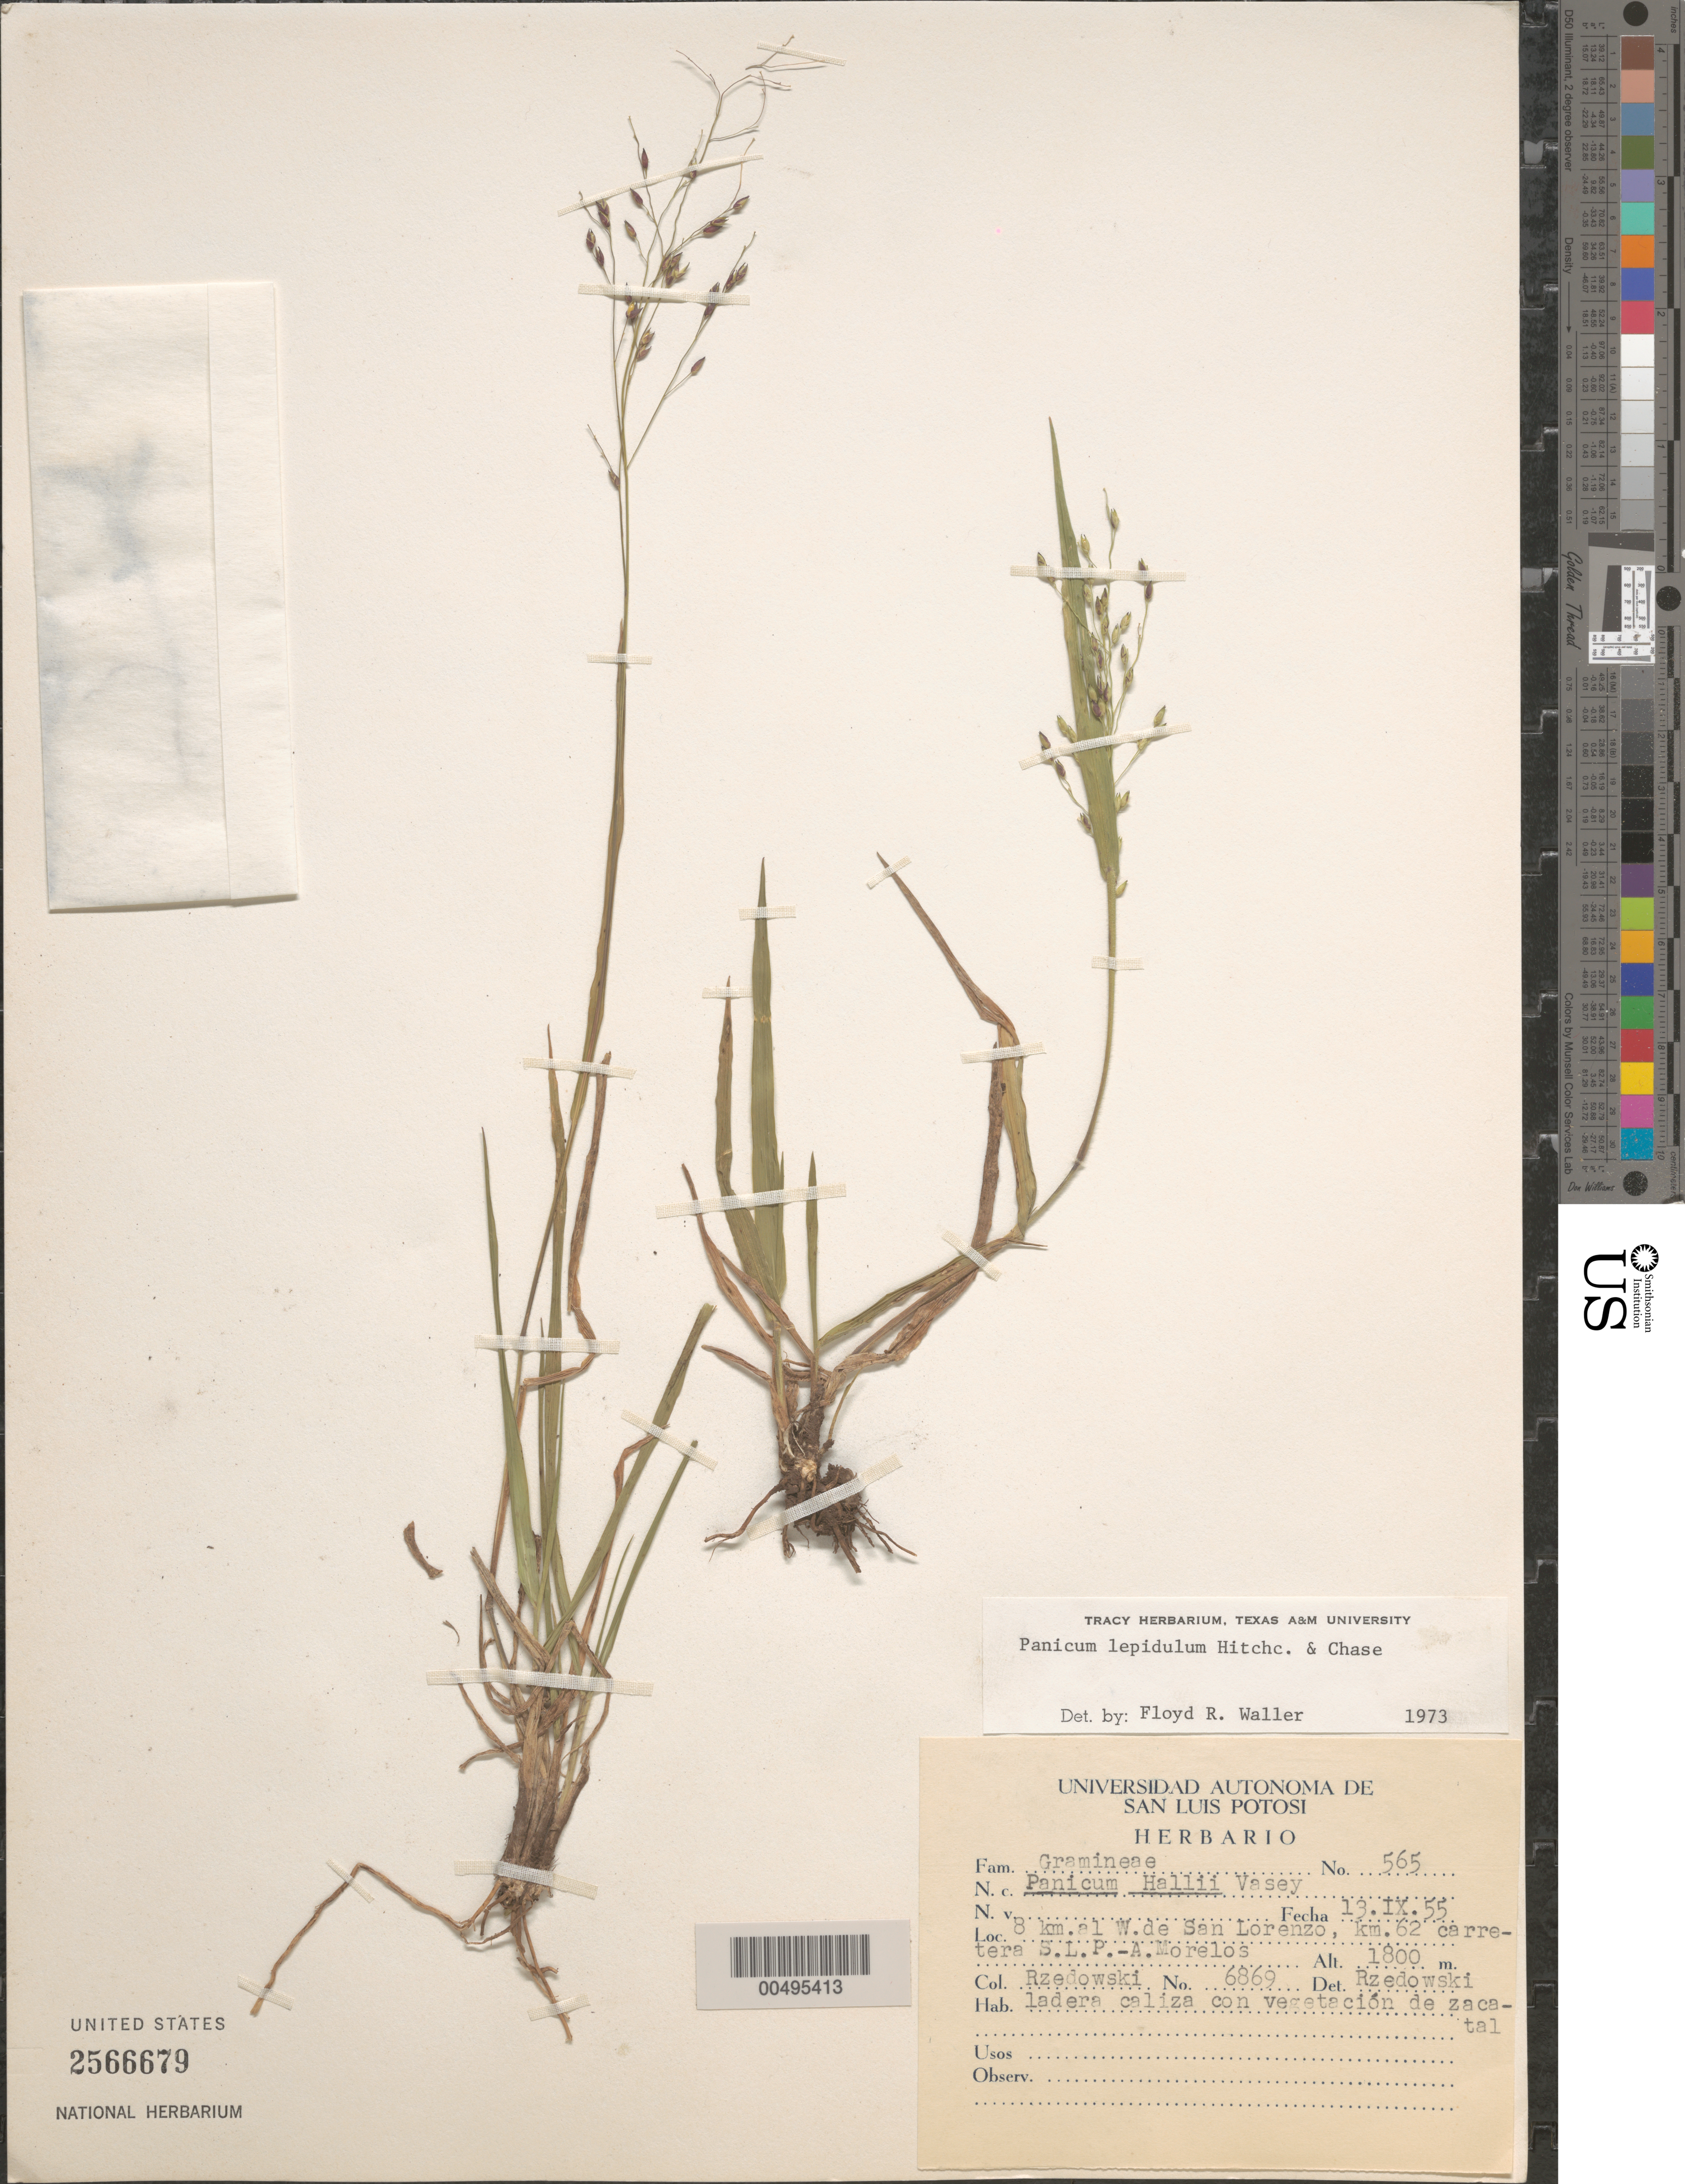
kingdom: Plantae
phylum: Tracheophyta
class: Liliopsida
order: Poales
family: Poaceae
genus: Panicum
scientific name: Panicum lepidulum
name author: Hitchc. & Chase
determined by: Waller, F. R.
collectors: J. Rzedowski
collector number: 6869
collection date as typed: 13 Sep 1955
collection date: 1955-09-13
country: Mexico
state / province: San Luis Potosi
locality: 8 km al W de San Lorenzo, km 62 carretera S.L.P. - A. Morelos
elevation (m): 1800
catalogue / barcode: US 2566679